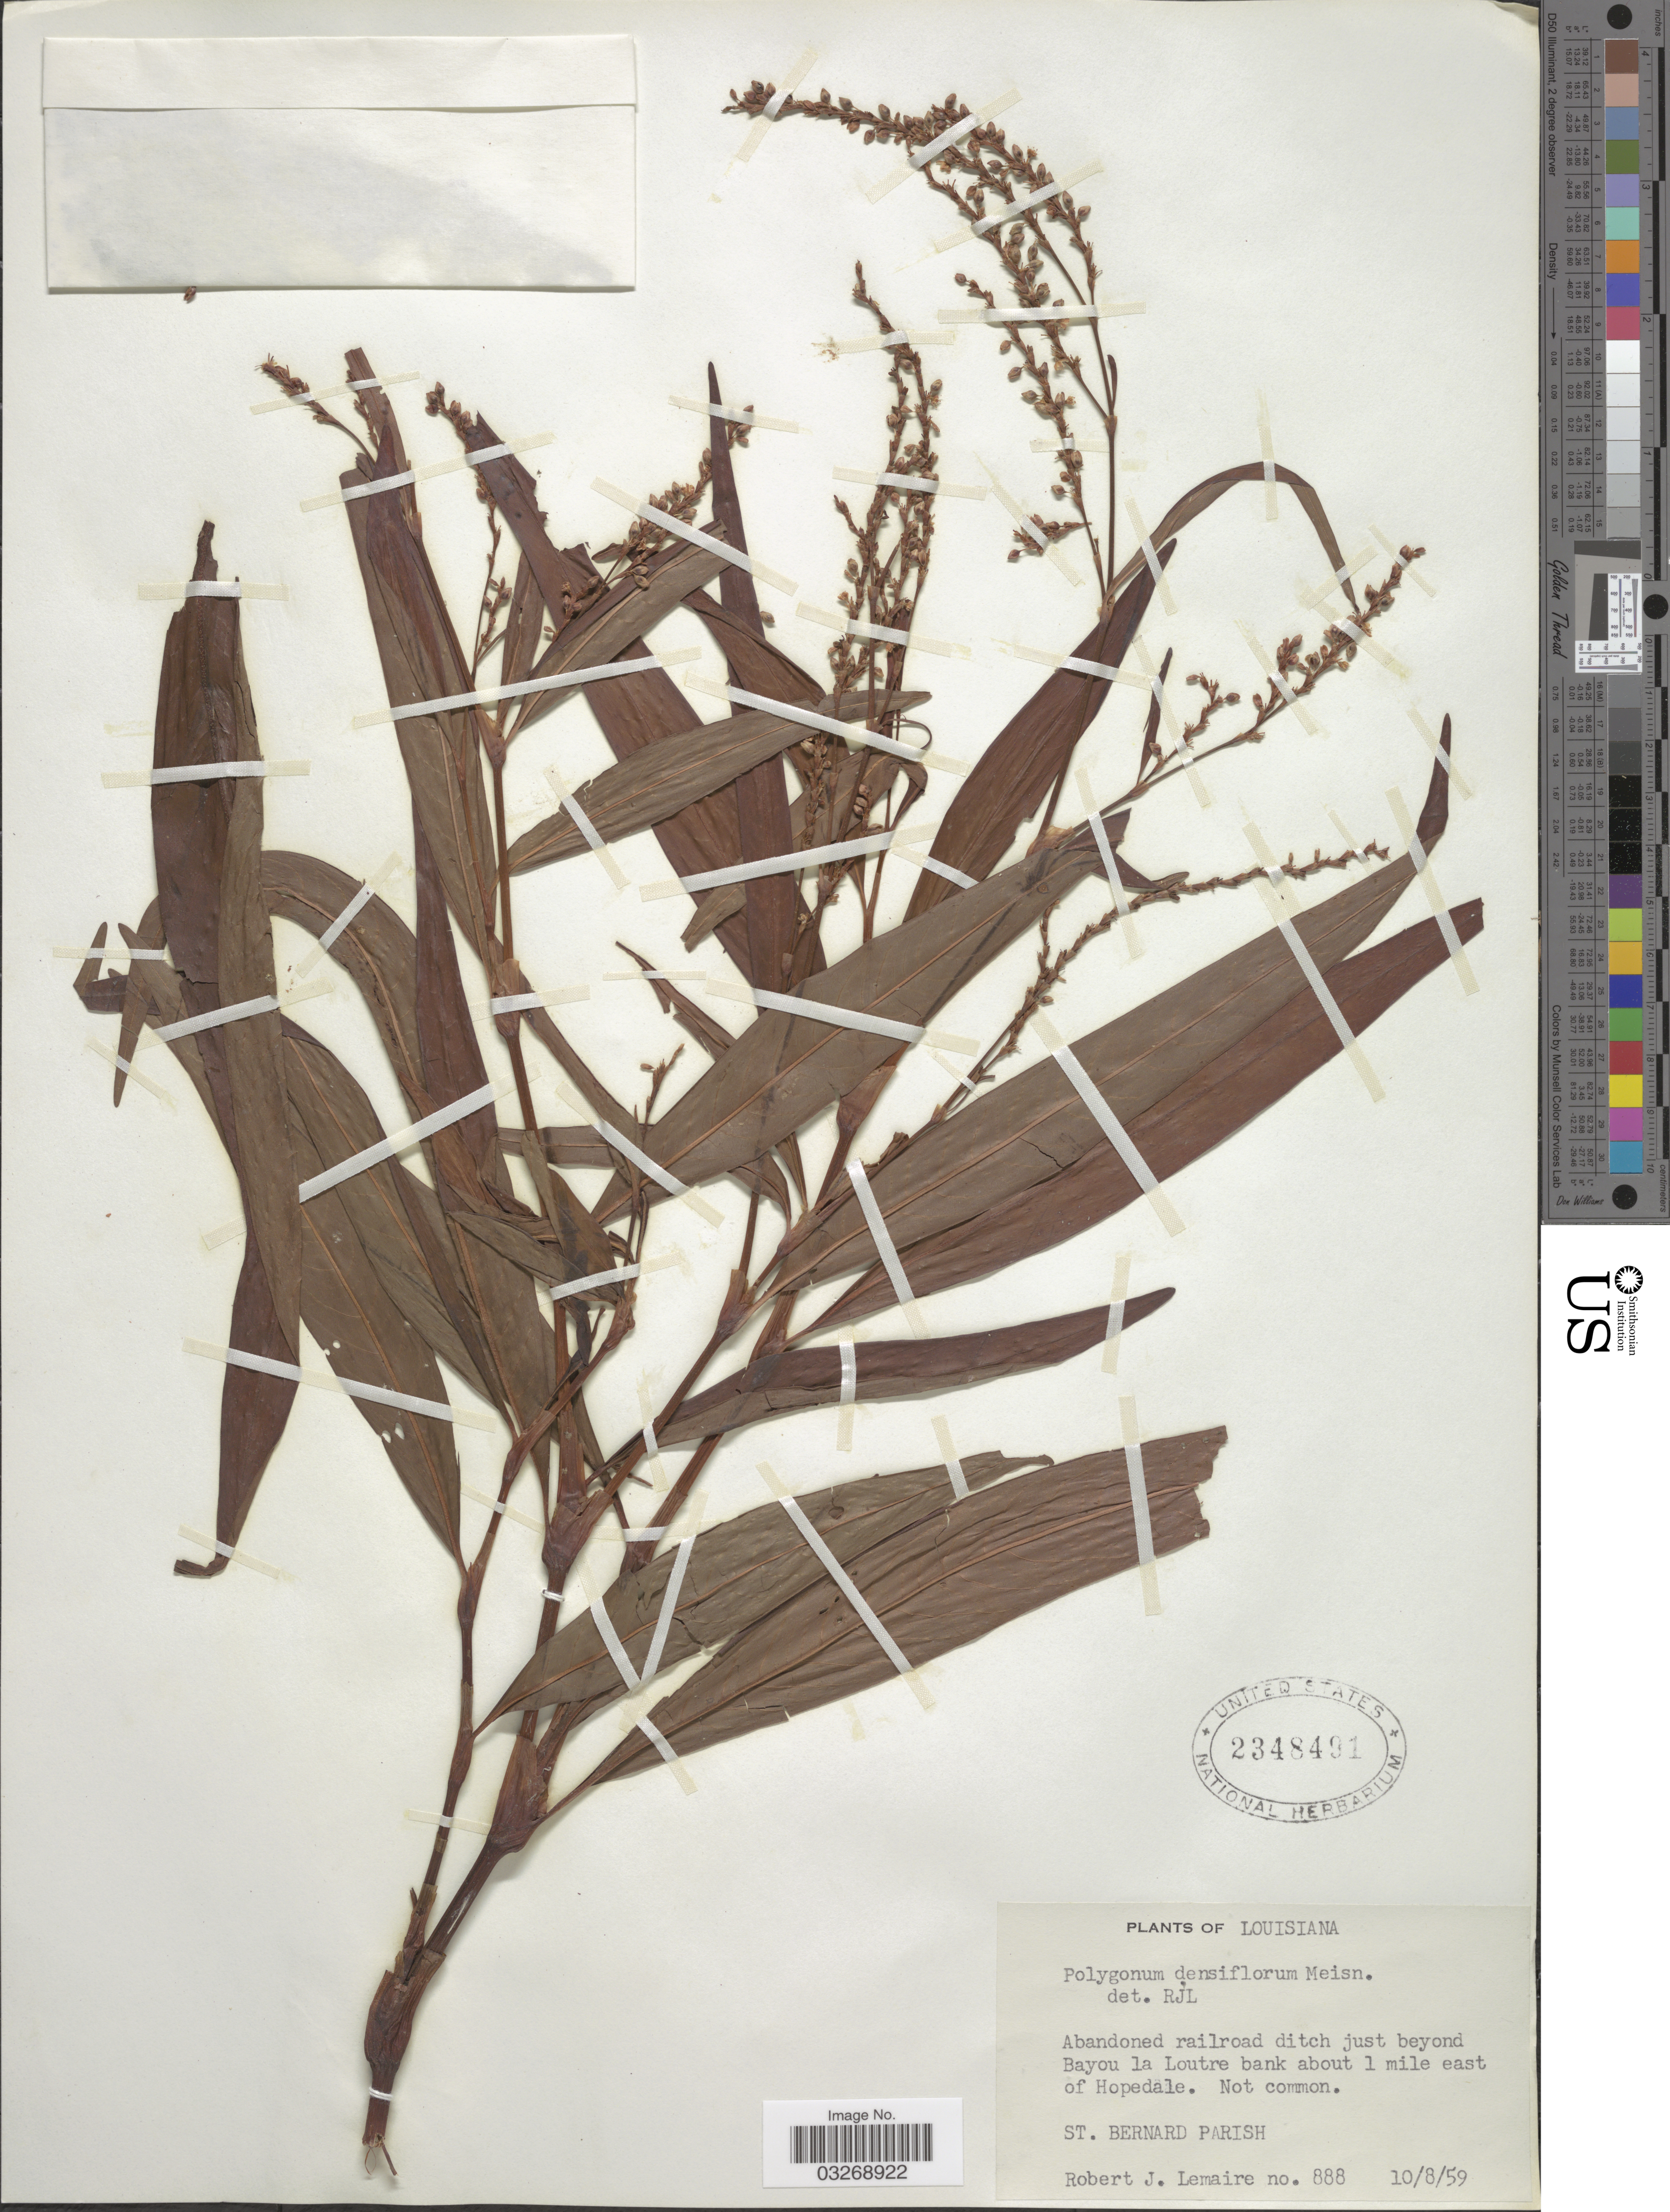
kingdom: Plantae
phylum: Tracheophyta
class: Magnoliopsida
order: Caryophyllales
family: Polygonaceae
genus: Persicaria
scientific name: Persicaria glabra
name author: (Willd.) M. Gómez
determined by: Atha, D. E.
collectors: R. J. Lemaire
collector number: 888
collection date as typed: Transcribed d/m/y: 8/10/59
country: United States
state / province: Louisiana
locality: Abandoned railroad ditch just beyond Bayou la Loutre bank about 1 mile east of Hopedale. St. Bernard Parish.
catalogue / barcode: US 2348491